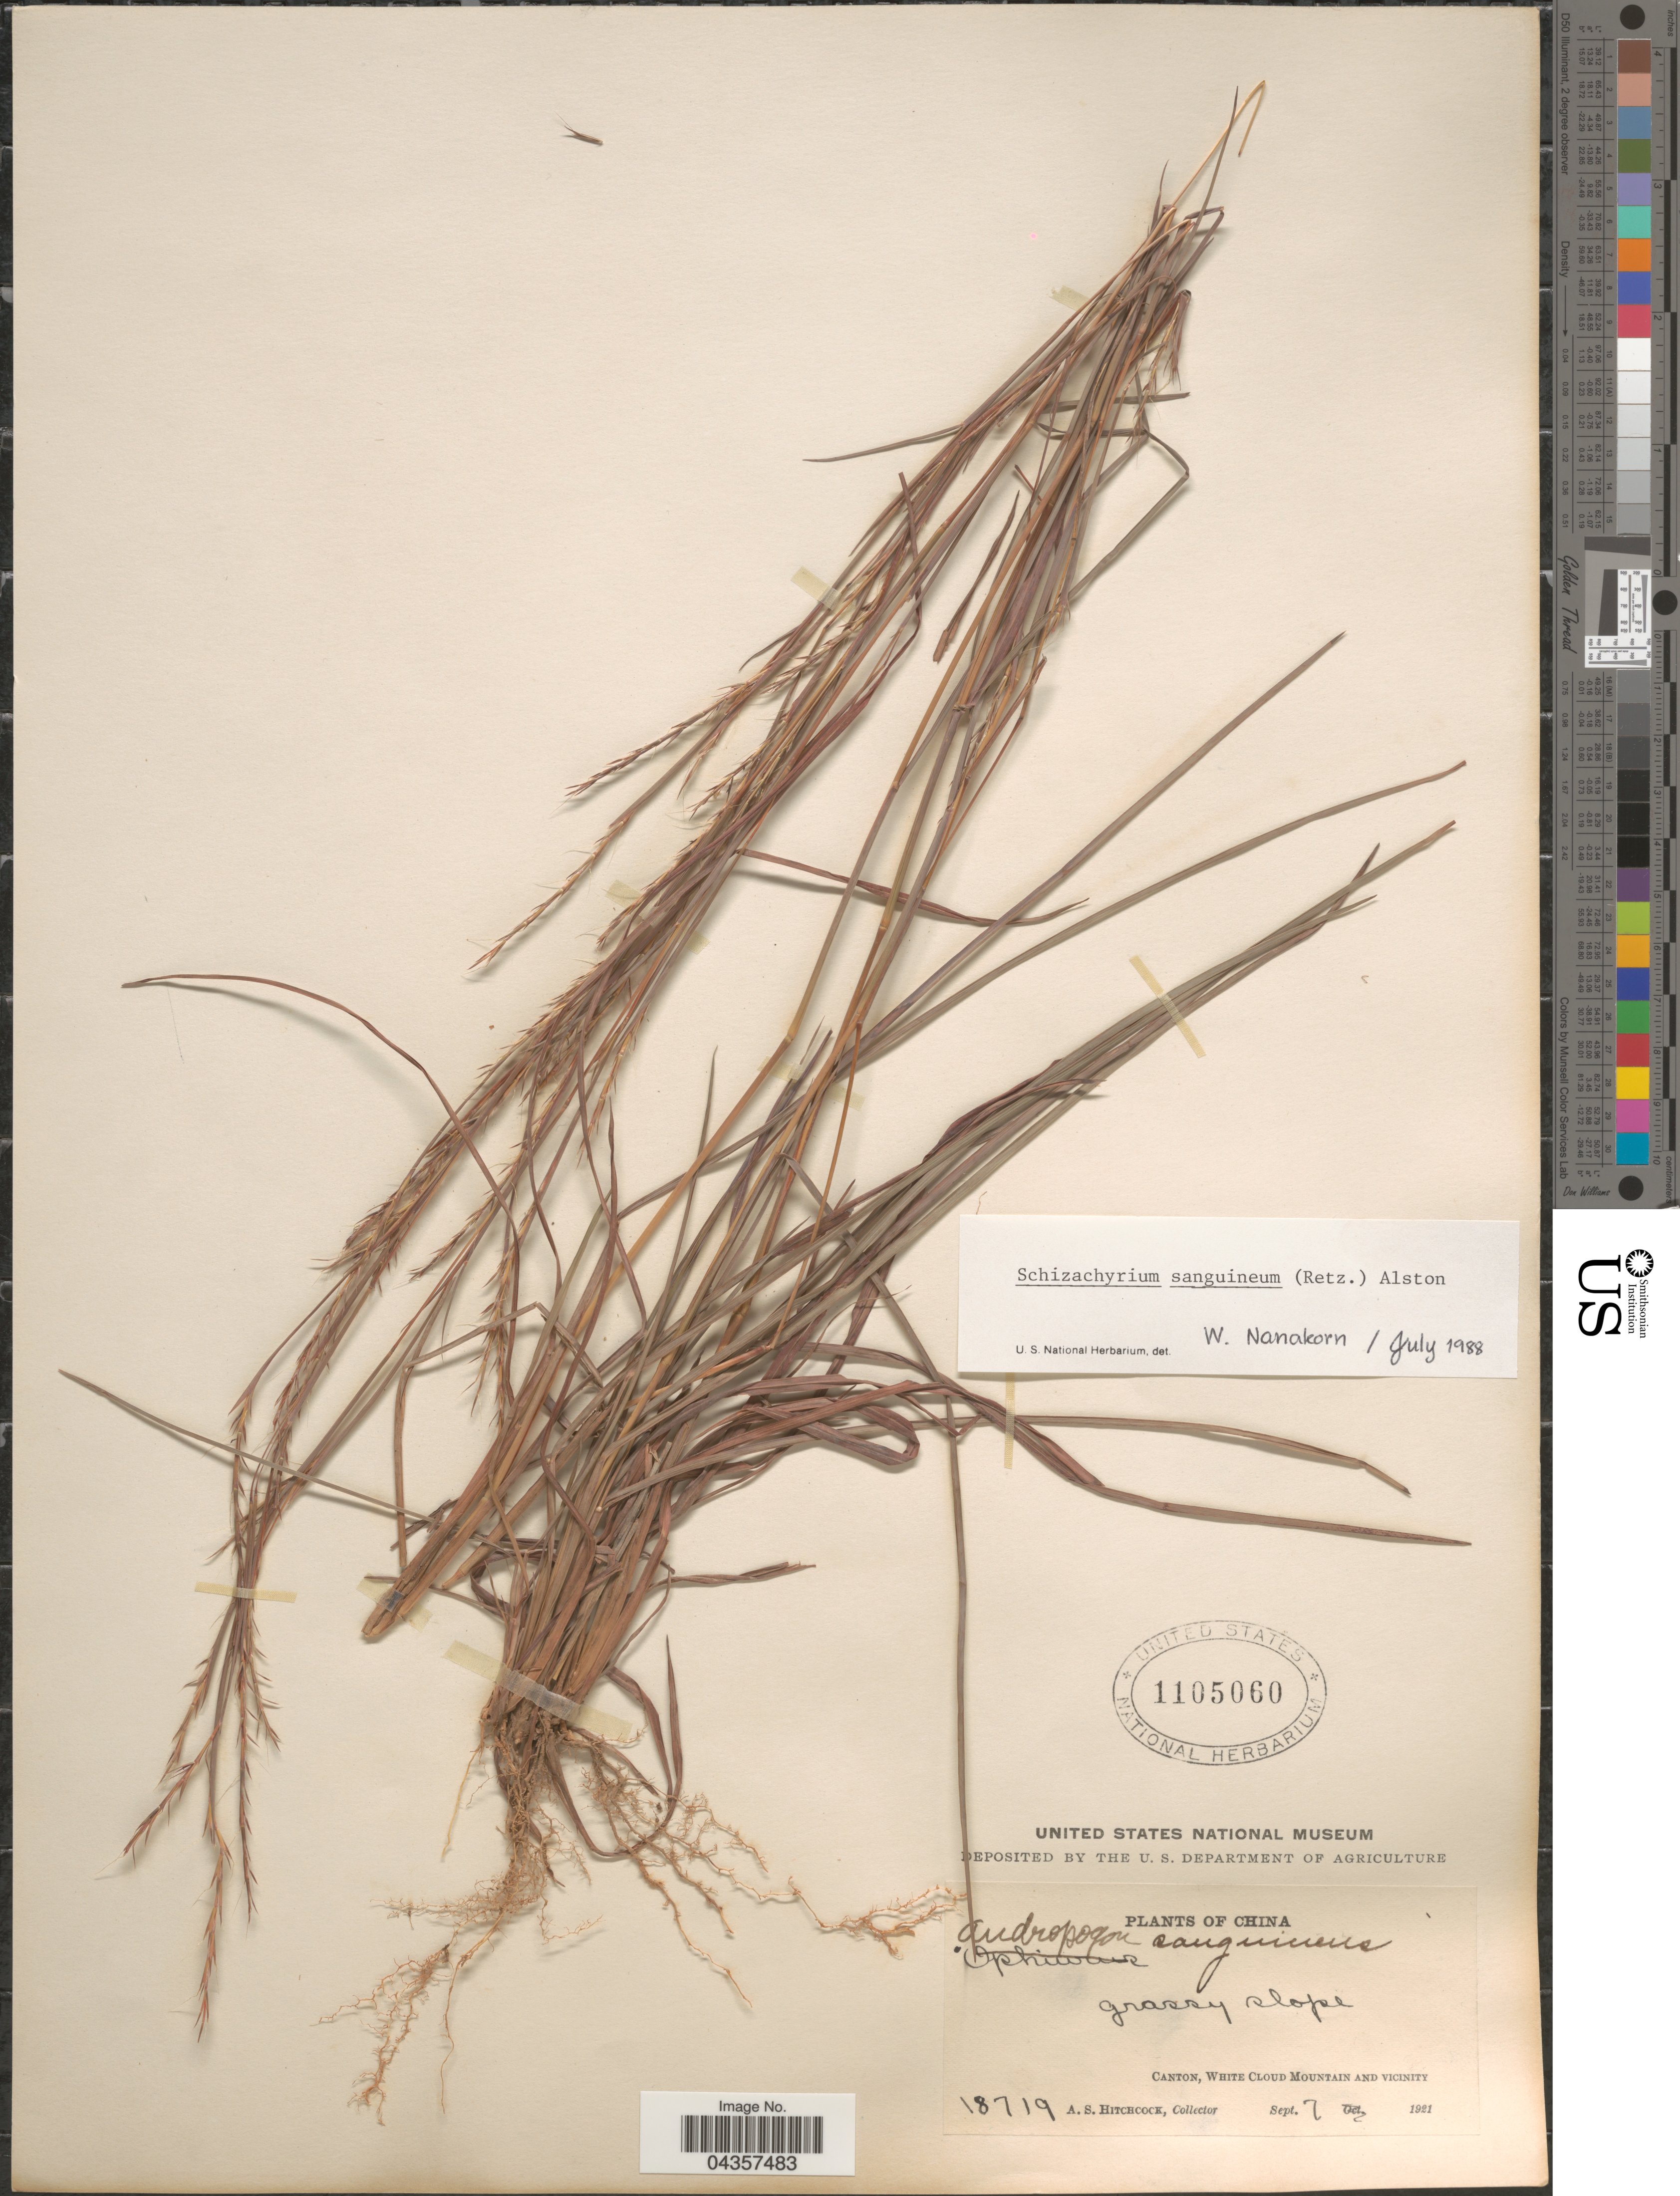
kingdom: Plantae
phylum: Tracheophyta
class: Liliopsida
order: Poales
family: Poaceae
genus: Schizachyrium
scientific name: Schizachyrium sanguineum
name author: (Retz.) Alston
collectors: A. S. Hitchcock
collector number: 18719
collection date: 1921-09-07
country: China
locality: Canton, White Cloud Mountain and vicinity.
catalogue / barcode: US 1105060